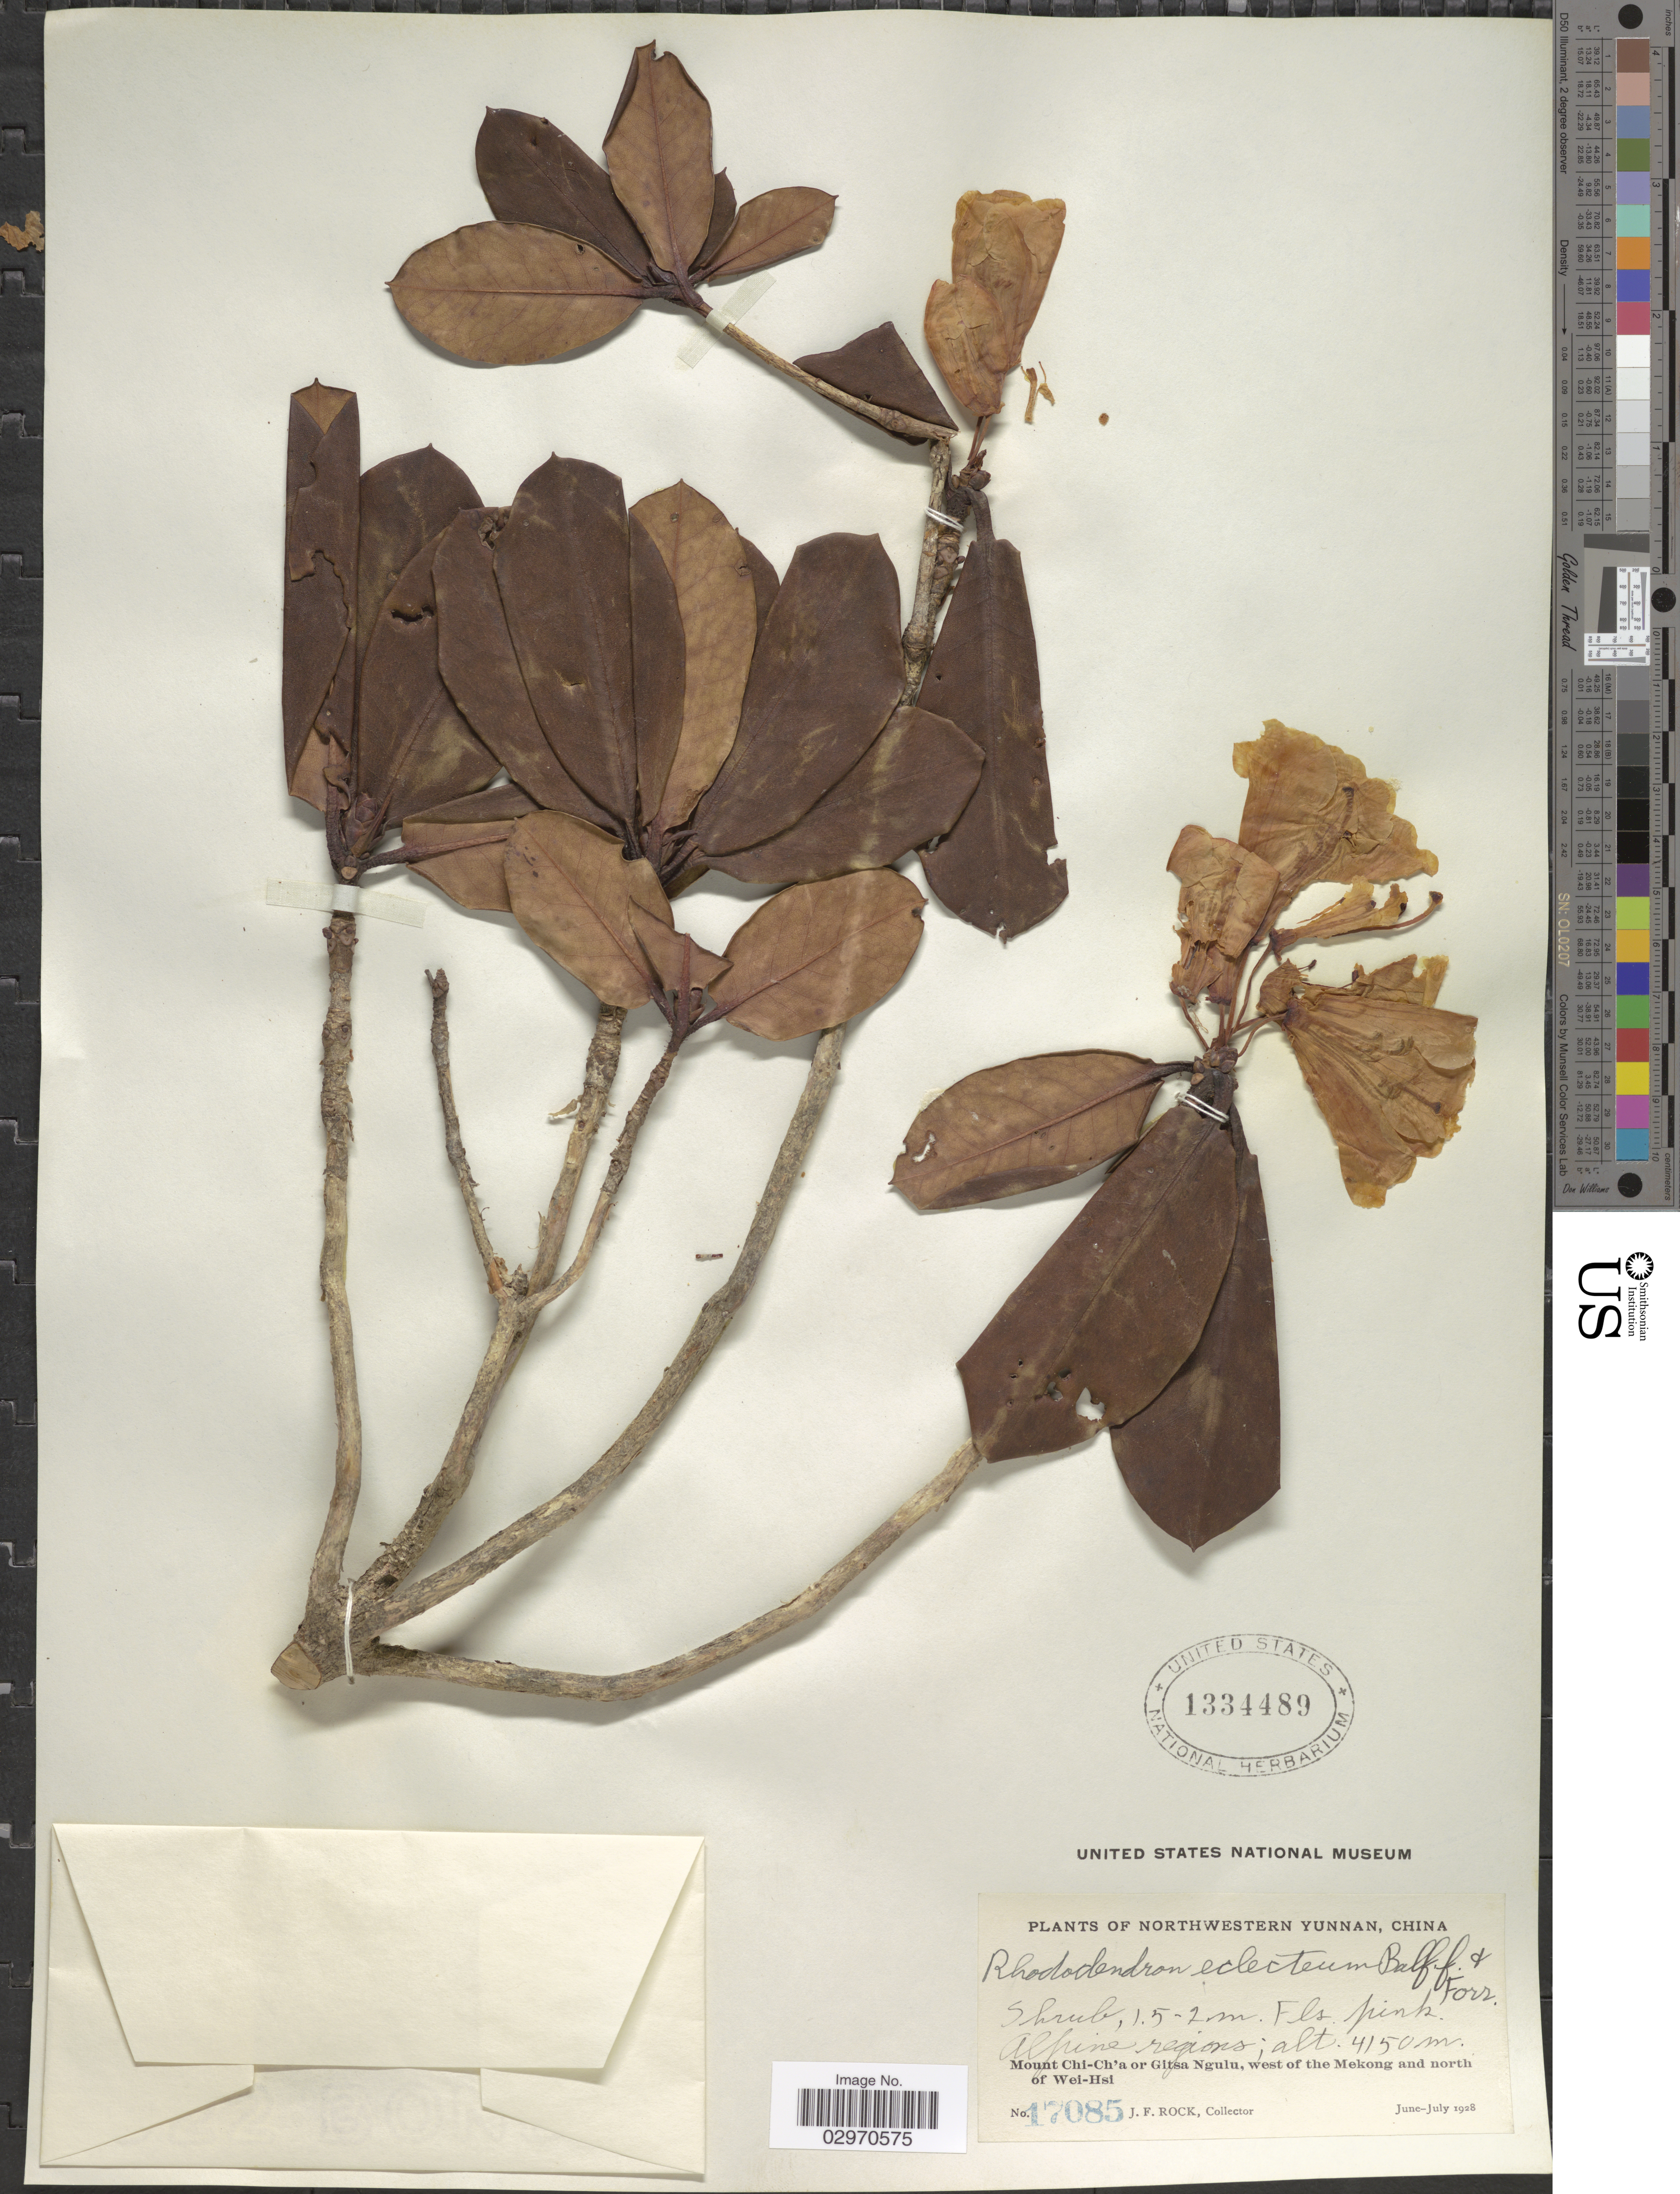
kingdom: Plantae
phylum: Tracheophyta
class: Magnoliopsida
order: Ericales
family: Ericaceae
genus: Rhododendron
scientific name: Rhododendron eclecteum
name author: Balf. f. & Forrest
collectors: J. Rock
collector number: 17085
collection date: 1928-06/1928-07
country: China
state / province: Yunnan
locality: Northwestern Yunnan. Alpine regions. Mount Chi-Ch'a or Gitsa Ngulu, west of the Mekong and north of Wei-Hsi.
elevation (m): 4150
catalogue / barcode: US 1334489